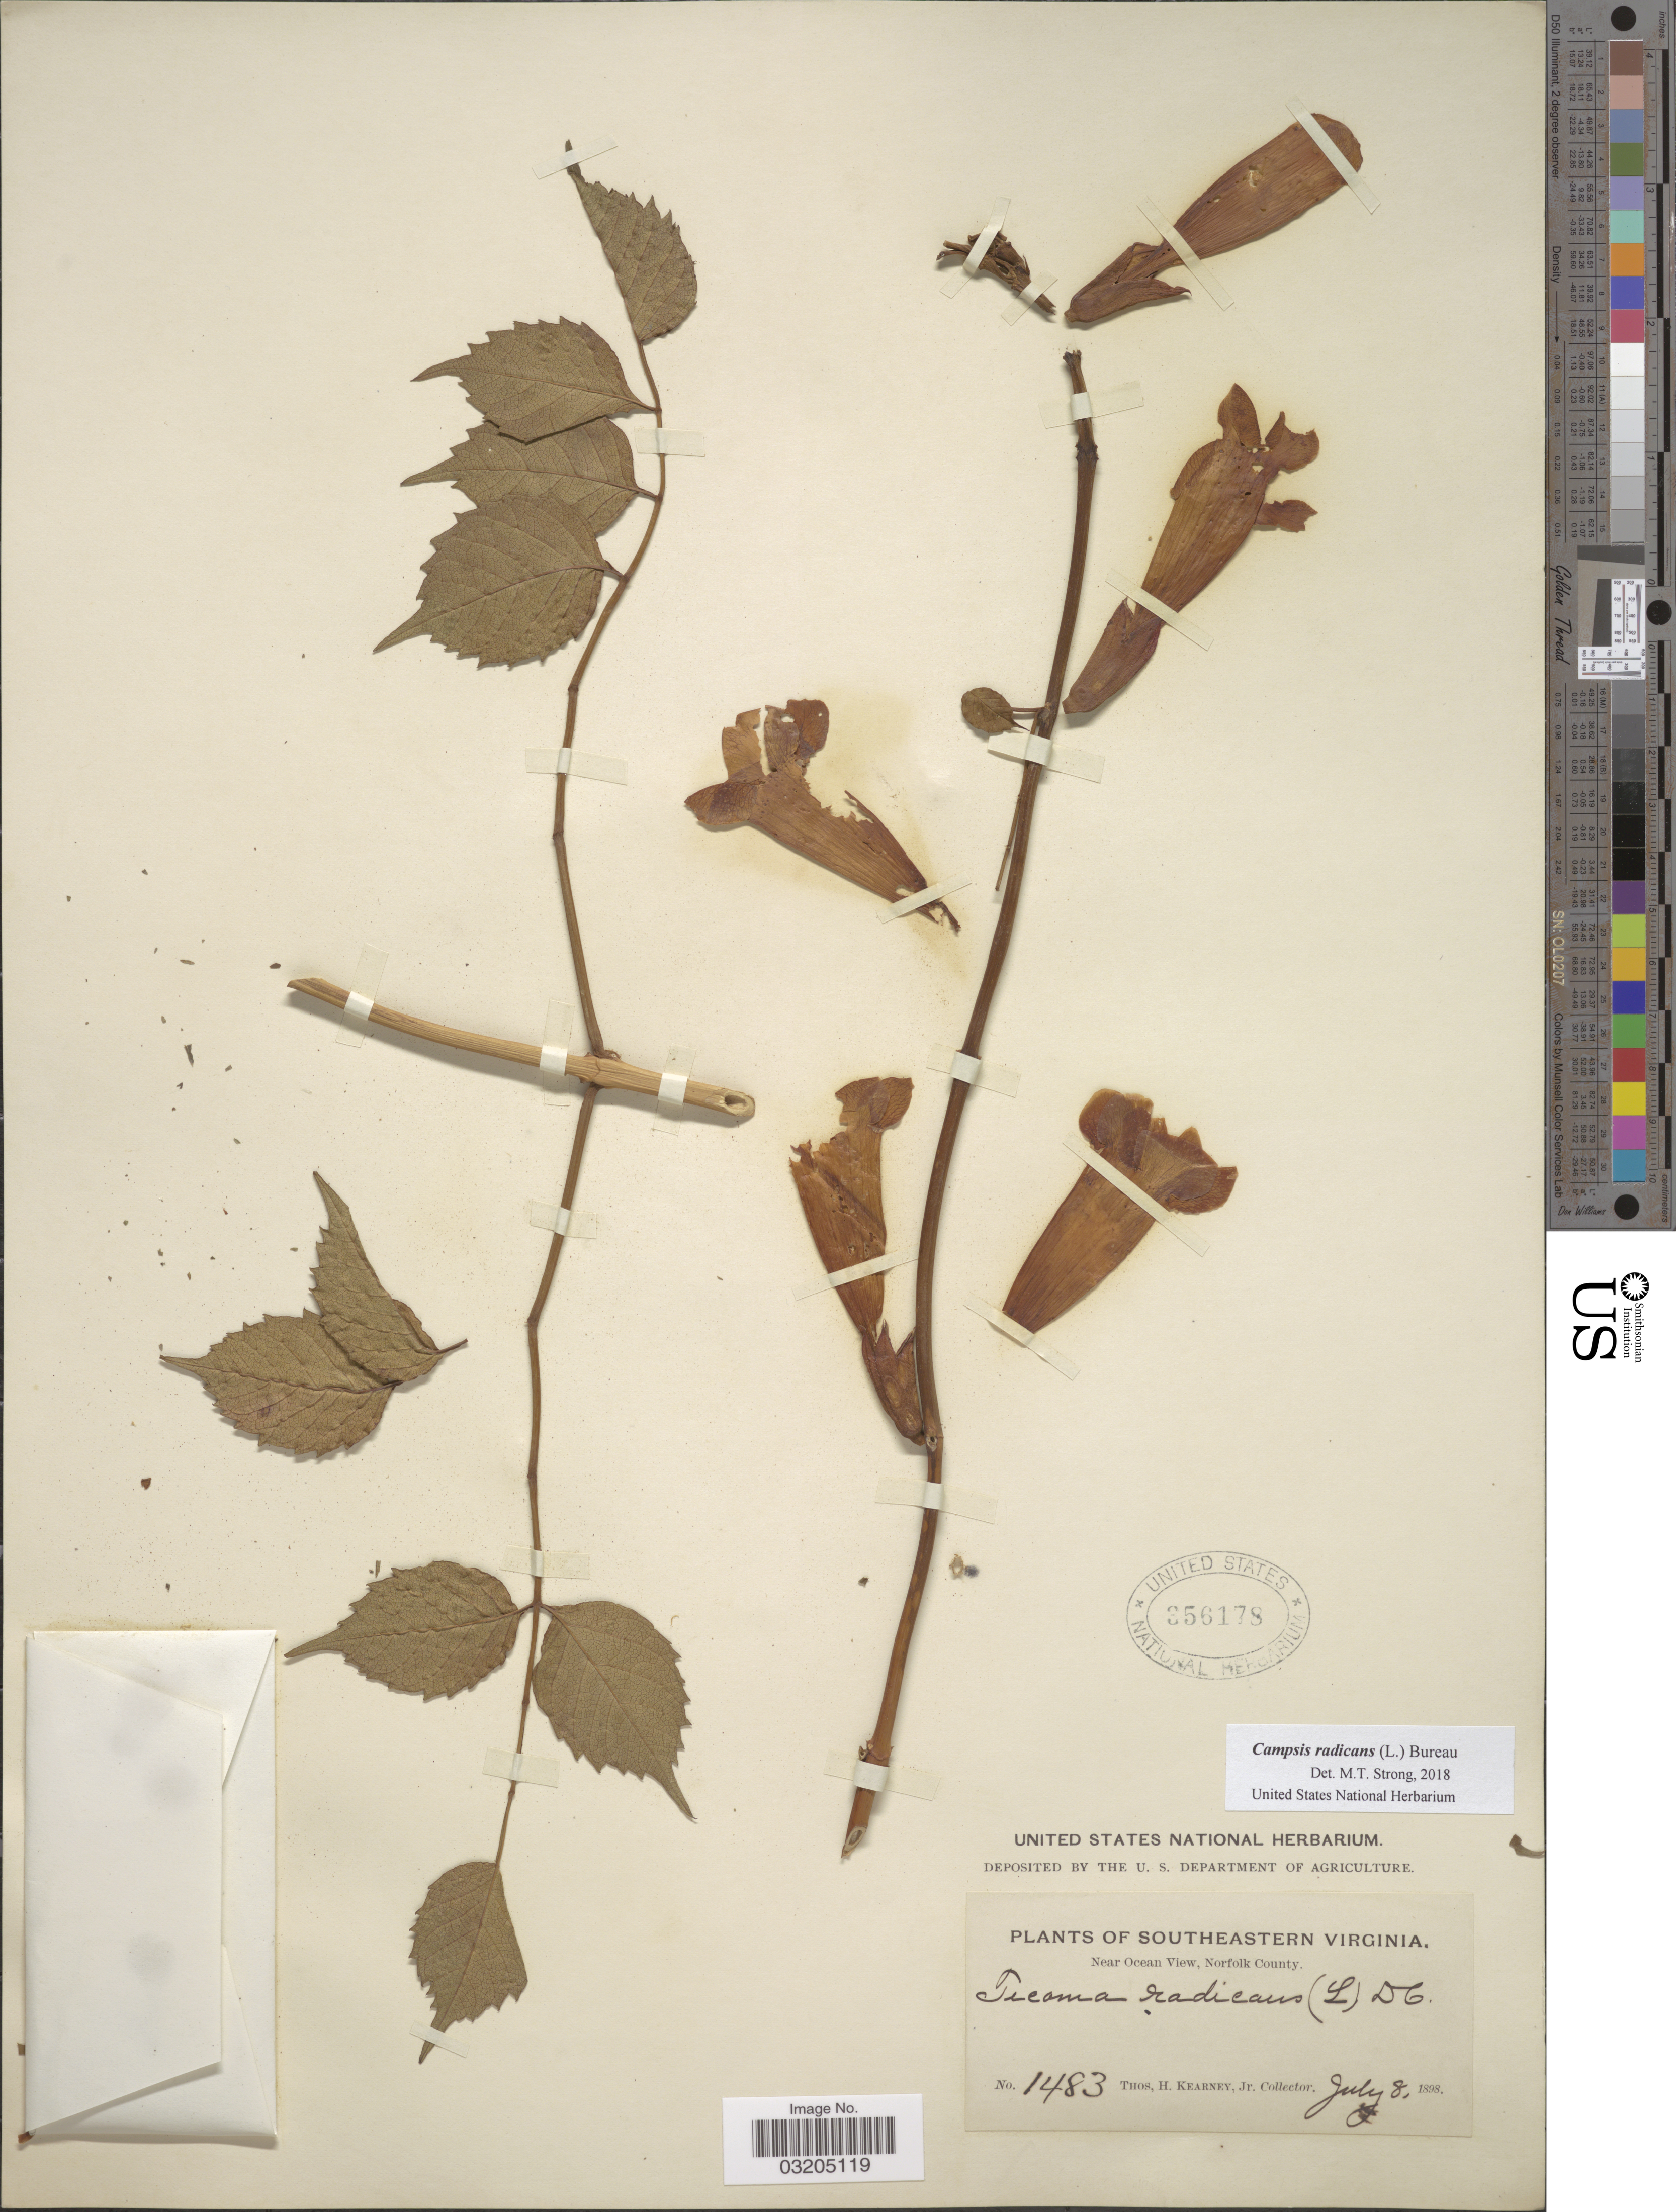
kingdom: Plantae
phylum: Tracheophyta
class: Magnoliopsida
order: Lamiales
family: Bignoniaceae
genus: Campsis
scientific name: Campsis radicans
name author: (L.) Seem.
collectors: T. H. Kearney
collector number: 1483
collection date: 1898-07-08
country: United States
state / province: Virginia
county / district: City of Norfolk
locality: Southeastern Virginia. Near Ocean View, Norfolk County.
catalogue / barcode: US 356178